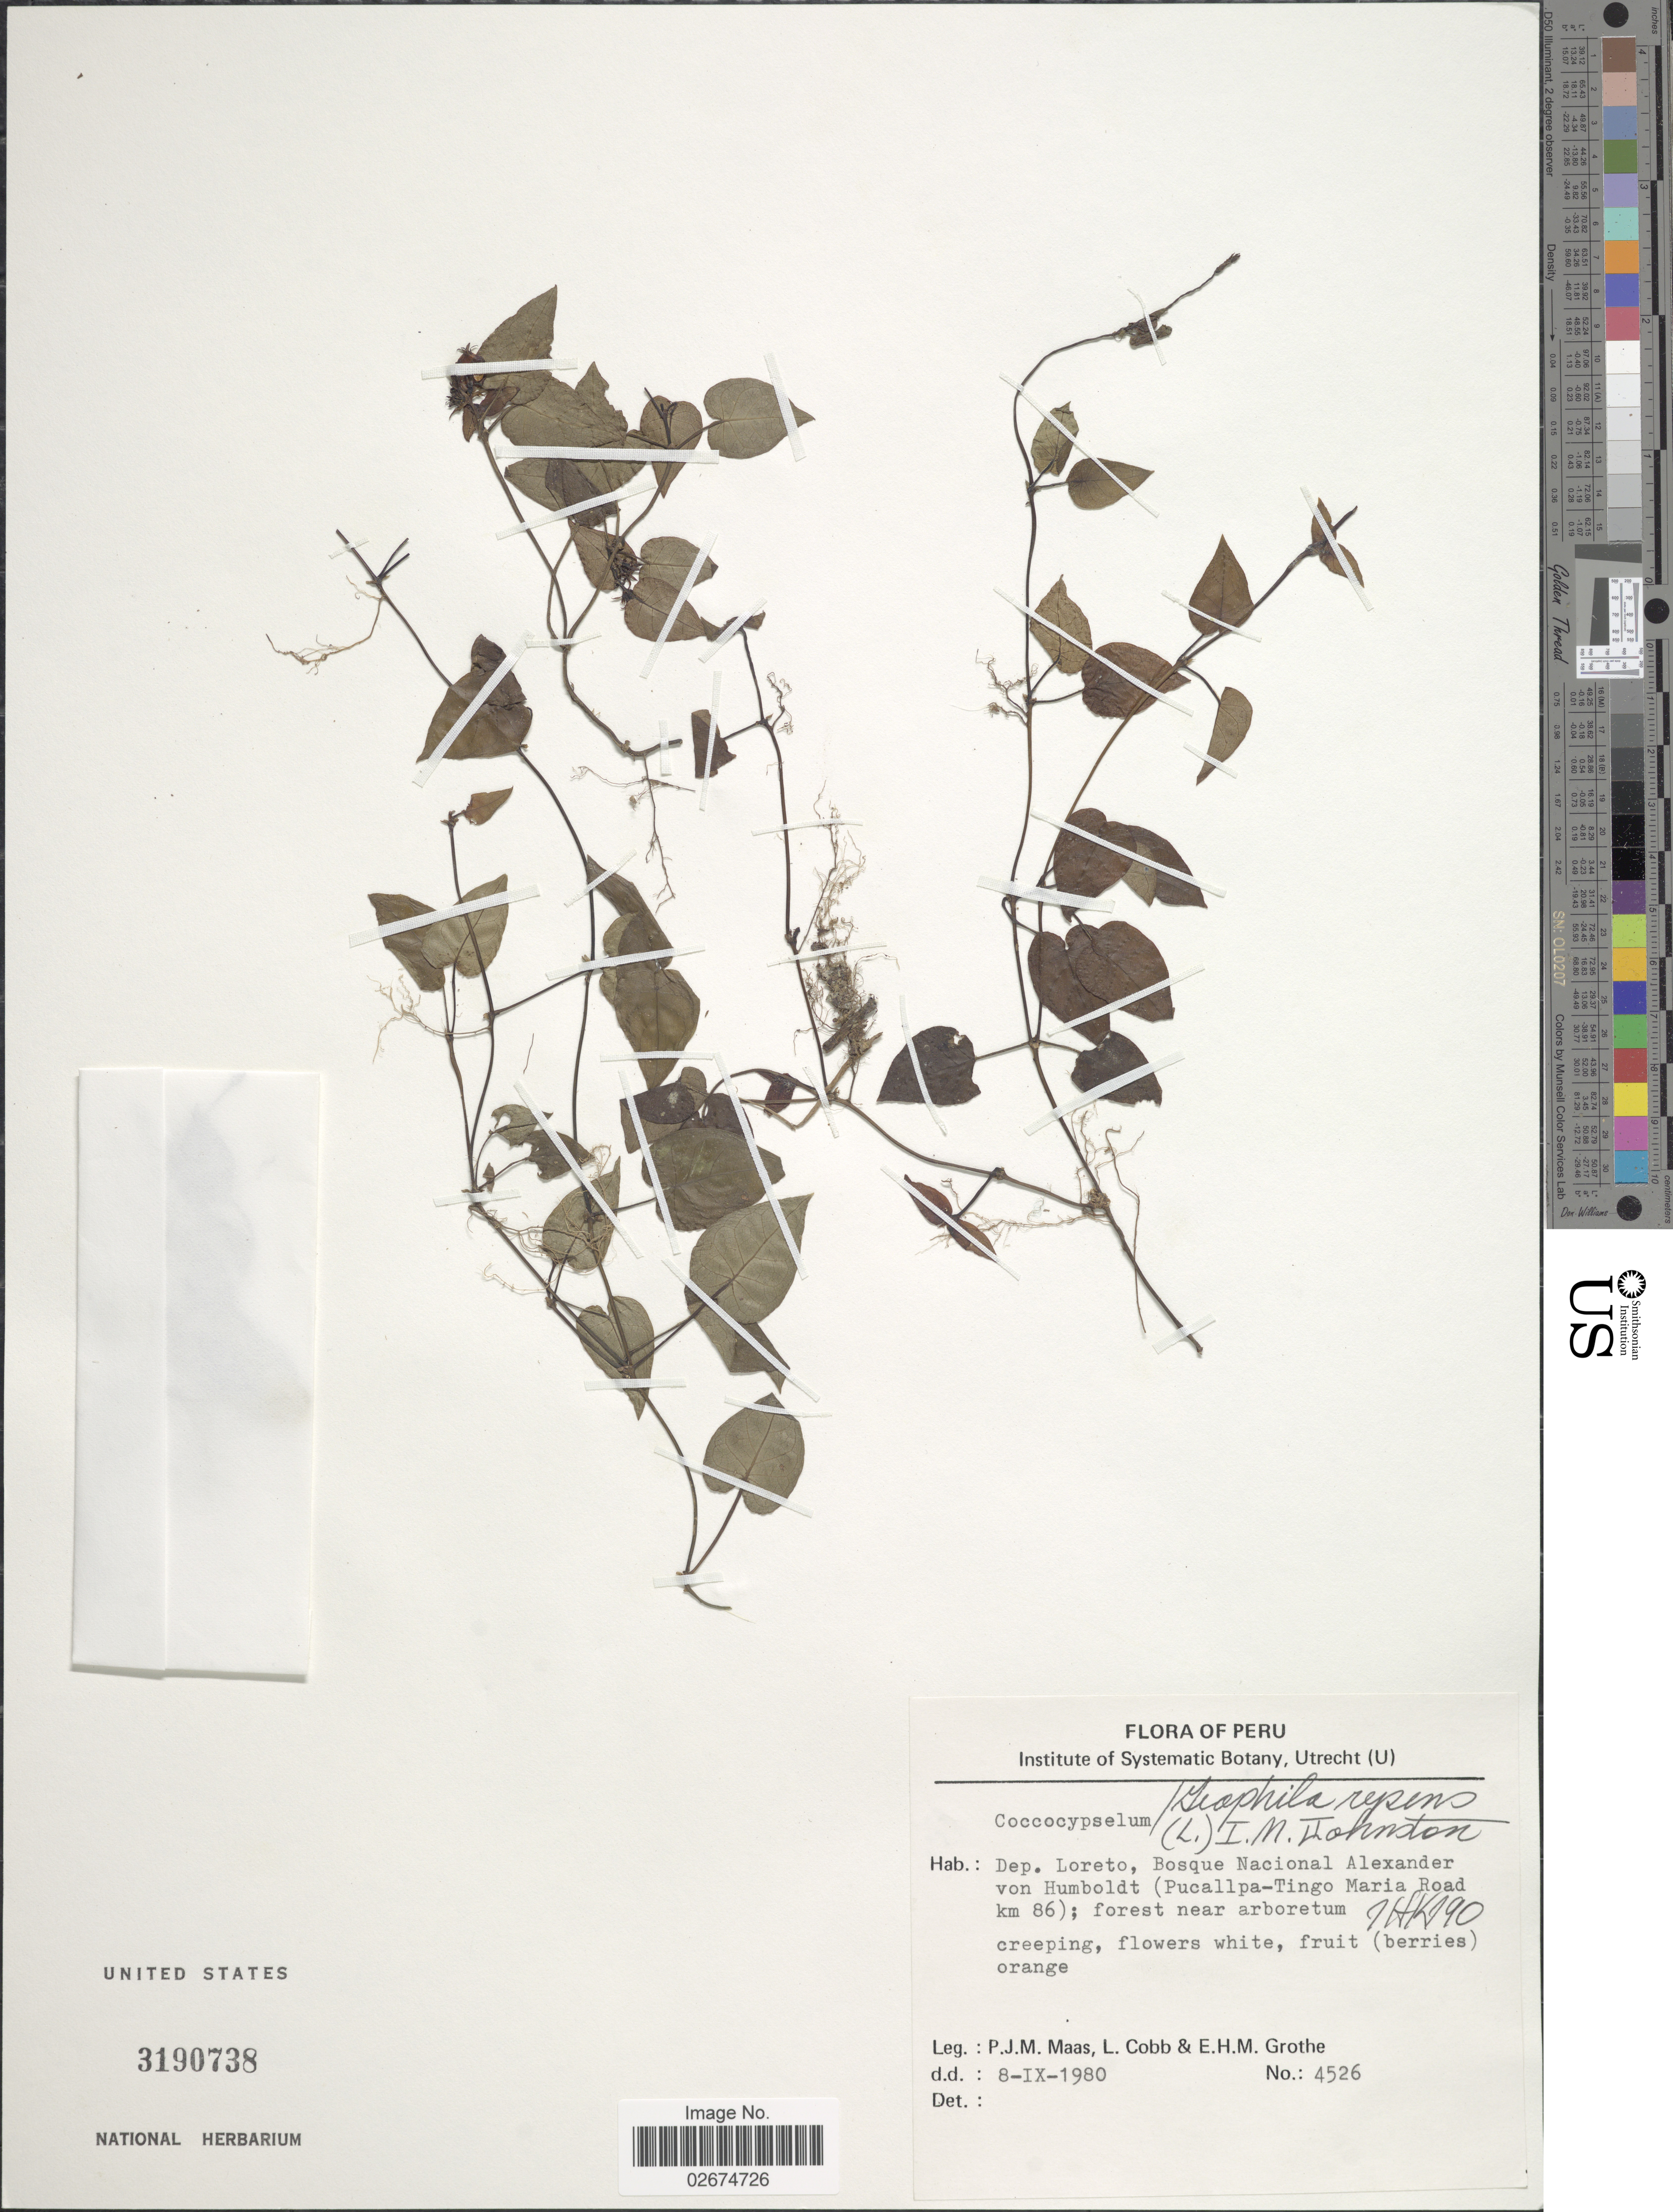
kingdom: Plantae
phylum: Tracheophyta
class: Magnoliopsida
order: Gentianales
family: Rubiaceae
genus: Carinta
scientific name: Carinta repens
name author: (L.) L.B. Sm. & Downs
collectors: P. Maas, L. Cobb & E. Grothe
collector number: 4526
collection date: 1980-09-08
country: Peru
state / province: Loreto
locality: Dep. Loreto, Bosque Nacional Alexander von Humbokdt (Pucallpa-Tingo Maria Road km 86 ) forest near arboretum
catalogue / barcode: US 3190738